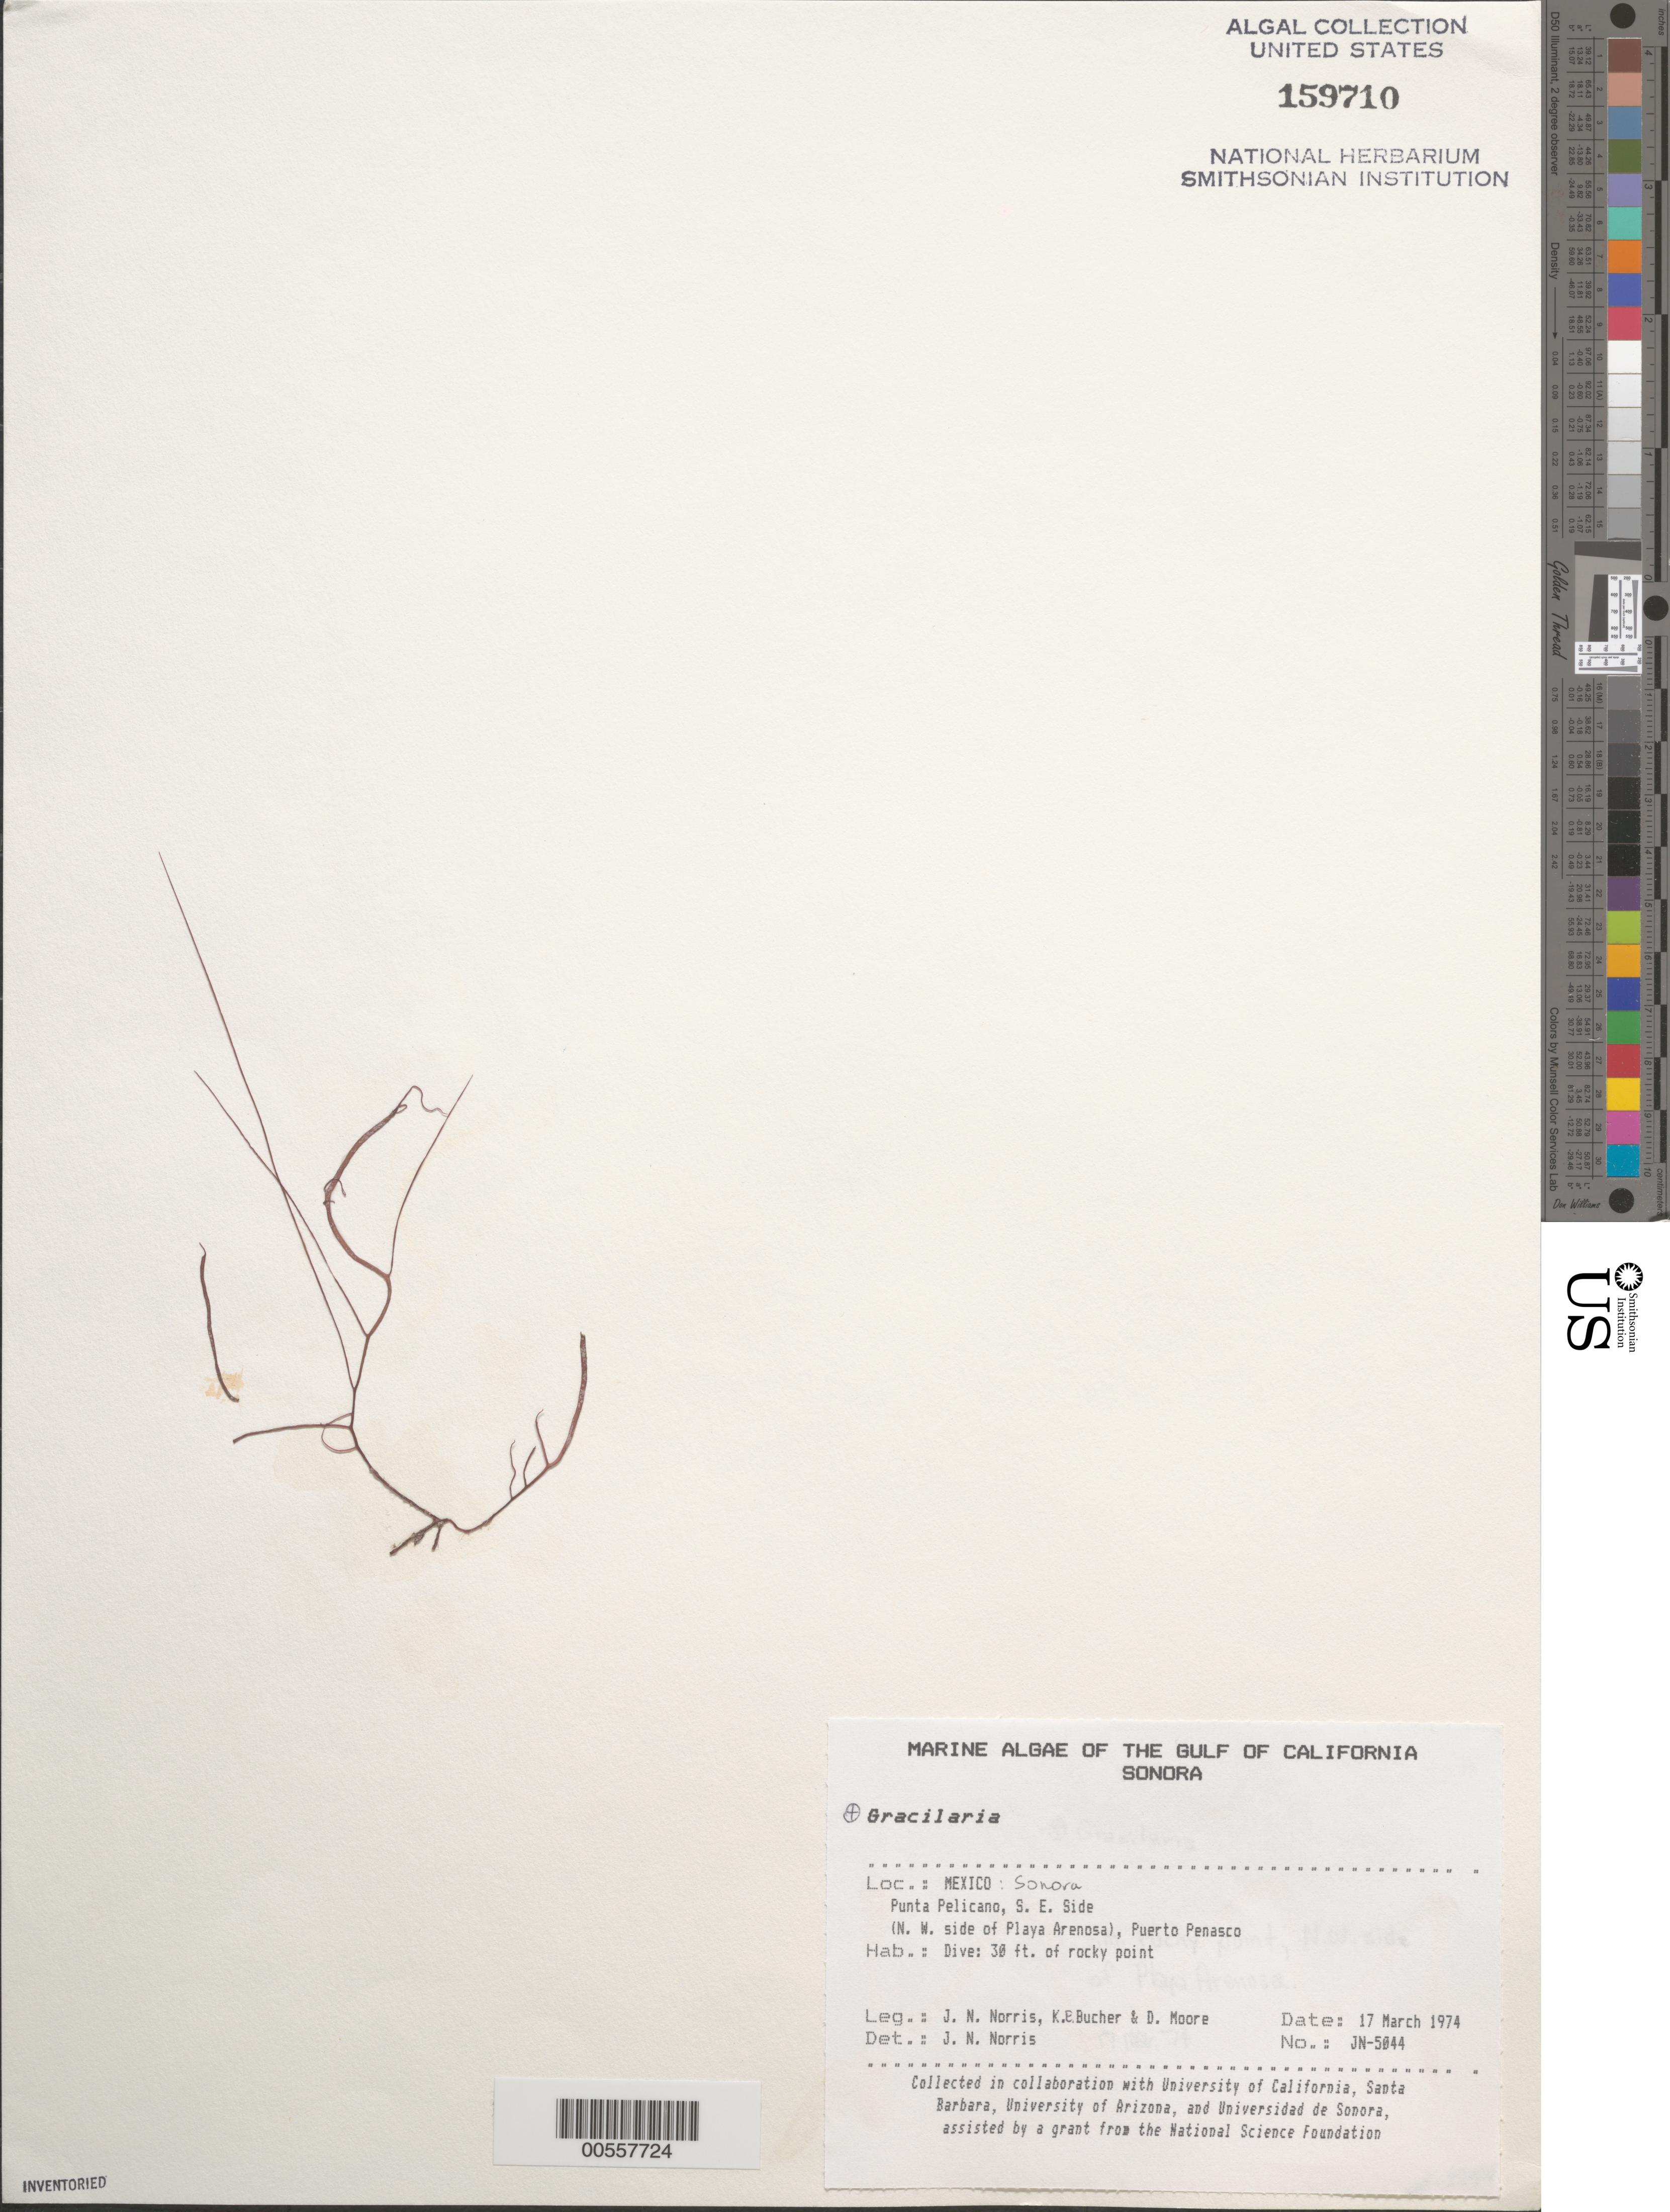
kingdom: Plantae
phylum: Rhodophyta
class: Florideophyceae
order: Gracilariales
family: Gracilariaceae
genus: Gracilaria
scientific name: Gracilaria sp.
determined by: Norris, James N.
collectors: J. N. Norris, K. E. Bucher & D. Moore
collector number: JN-5044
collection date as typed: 17 Mar 1974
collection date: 1974-03-17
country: Mexico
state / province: Sonora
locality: Punta Pelicano, Playa Arenosa, Puerto Penasco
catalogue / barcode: US 159710